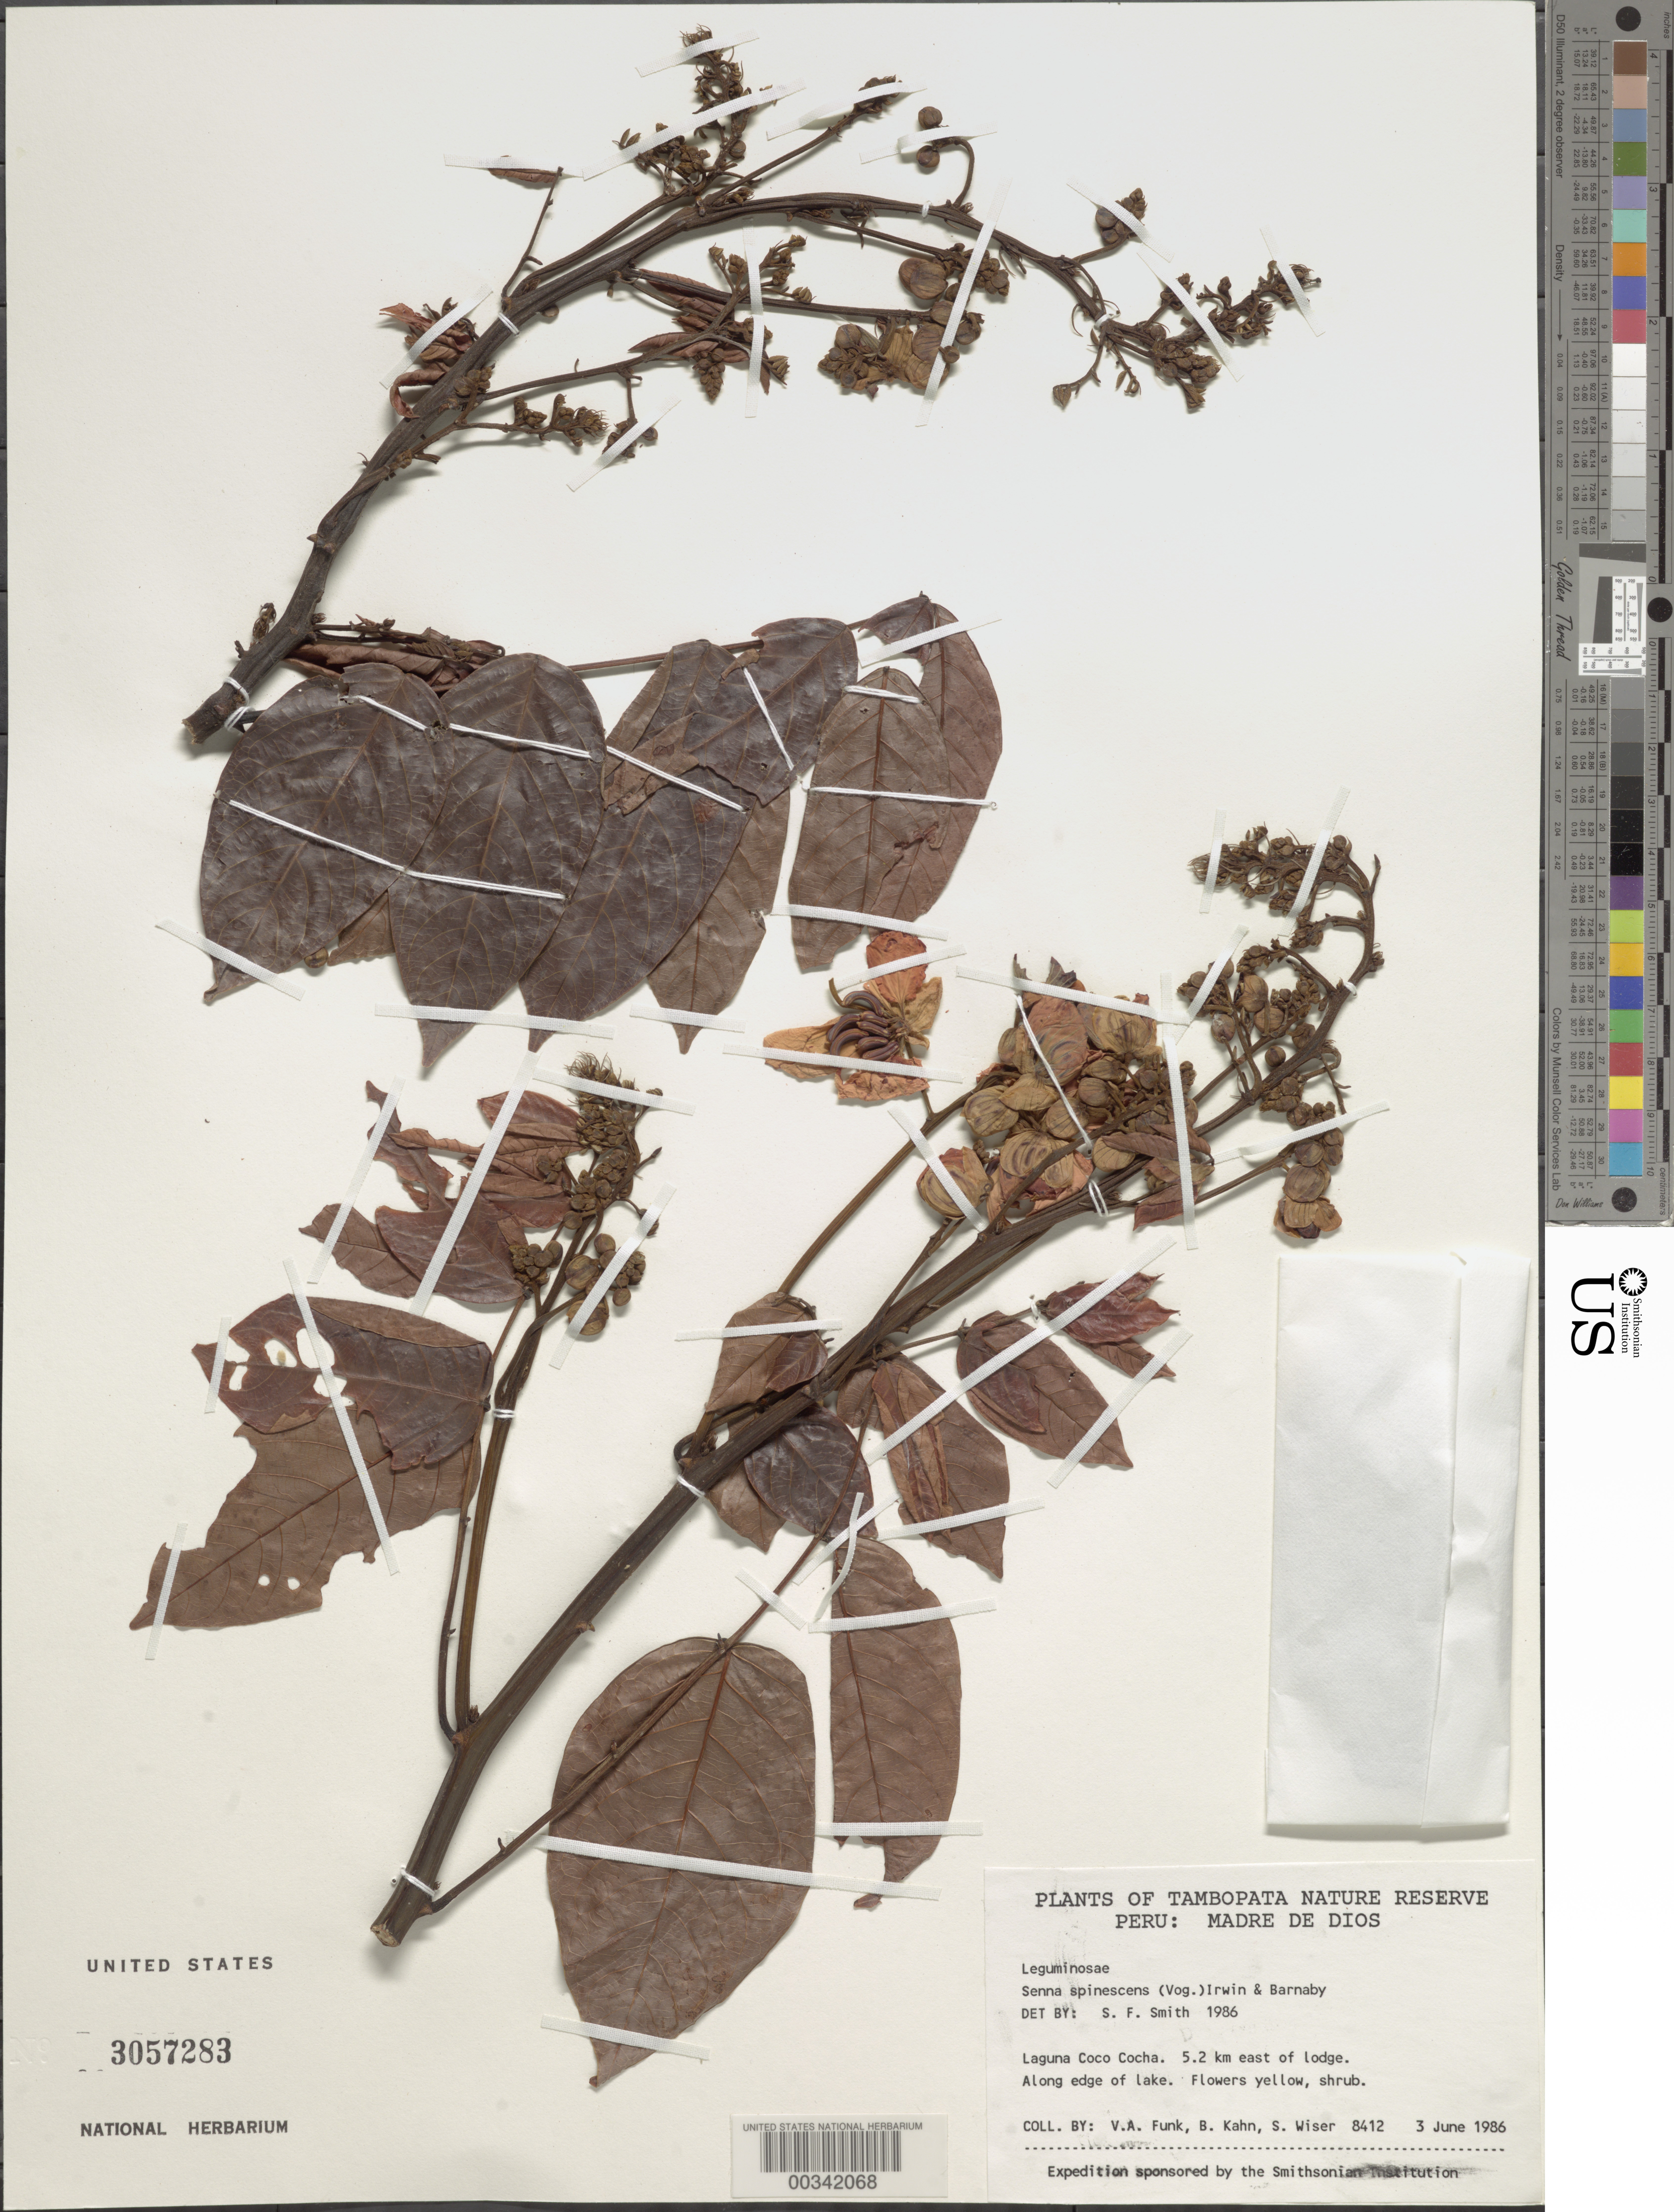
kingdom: Plantae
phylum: Tracheophyta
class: Magnoliopsida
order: Fabales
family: Fabaceae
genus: Senna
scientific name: Senna spinescens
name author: (Hoffmanns. ex Vogel) H.S. Irwin & Barneby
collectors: V. Funk, B. Kahn & S. Wiser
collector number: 8412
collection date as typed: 03 Jun 1986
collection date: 1986-06-03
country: Peru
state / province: Madre de Dios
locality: Laguna coco cocha, 5.2 km e of lodge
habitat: Along edge of lake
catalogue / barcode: US 3057283